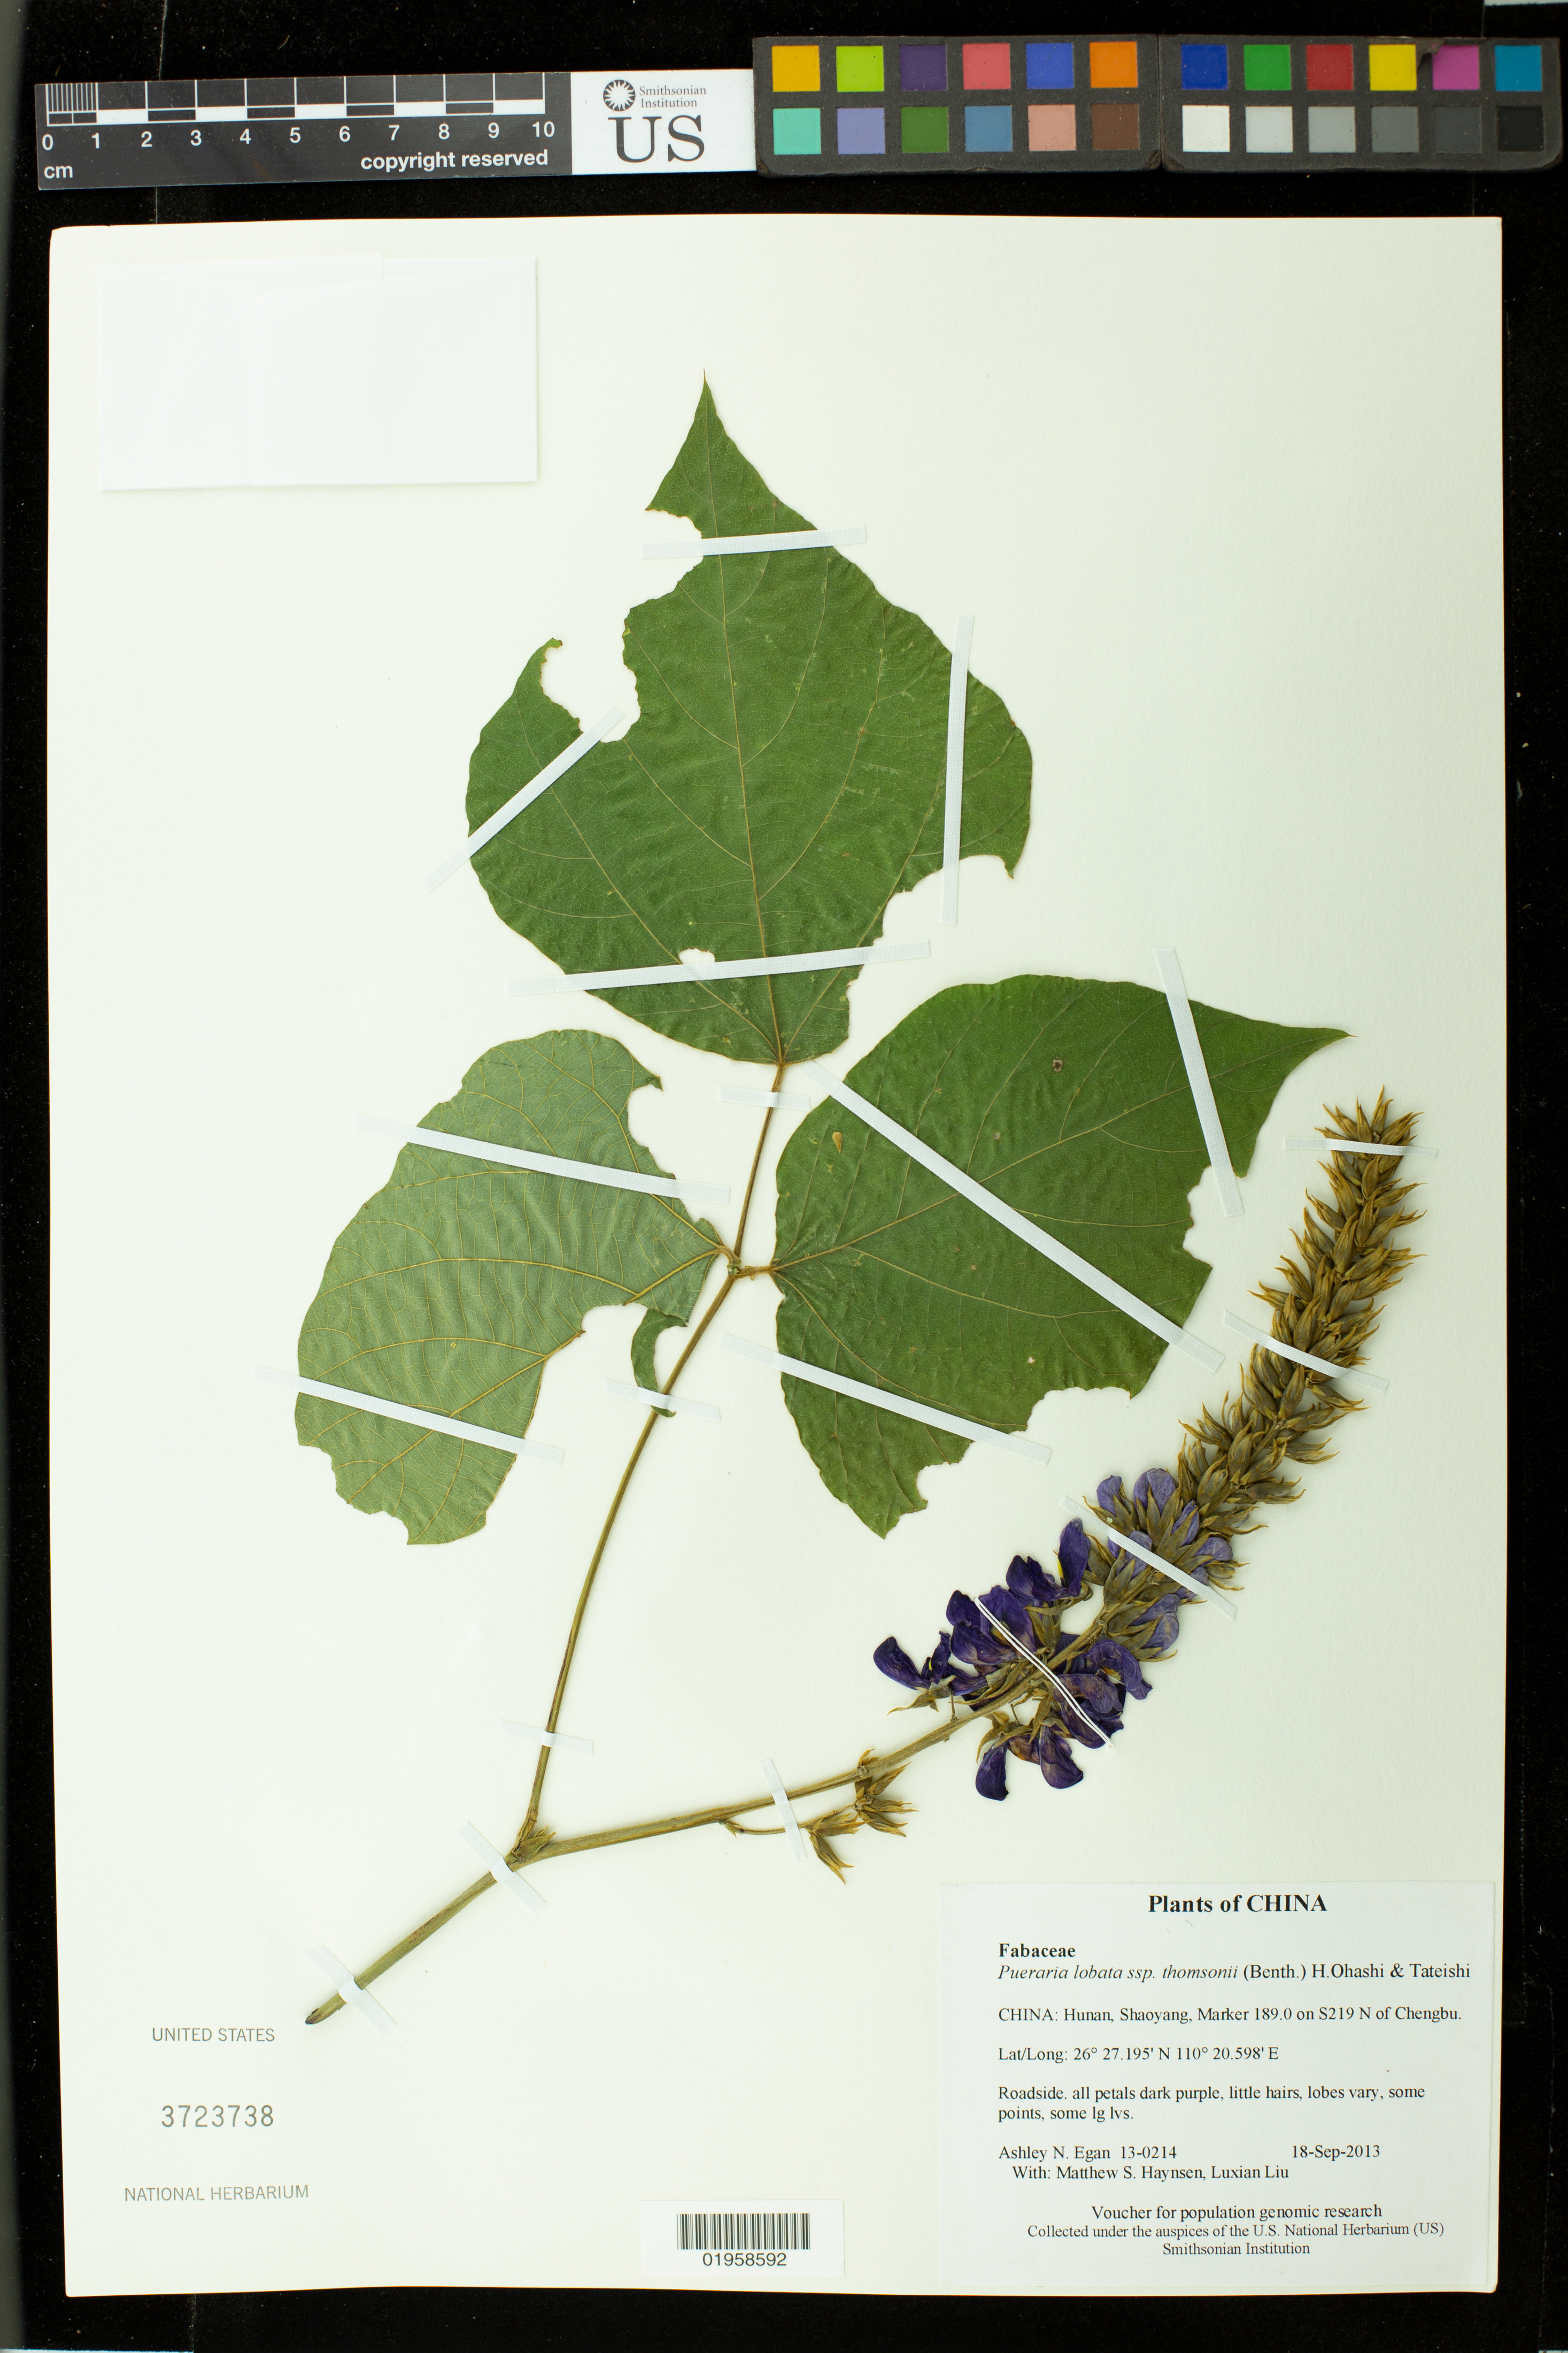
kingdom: Plantae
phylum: Tracheophyta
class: Magnoliopsida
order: Fabales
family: Fabaceae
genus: Pueraria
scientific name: Pueraria lobata subsp. thomsonii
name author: (Benth.) H. Ohashi & Tateishi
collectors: A. N. Egan, M. Hansen & L. Liu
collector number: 13-0214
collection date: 2013-09-18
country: China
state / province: Hunan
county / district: Shaoyang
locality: Marker 189.0 on S219 N of Chengbu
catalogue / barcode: US 3723738